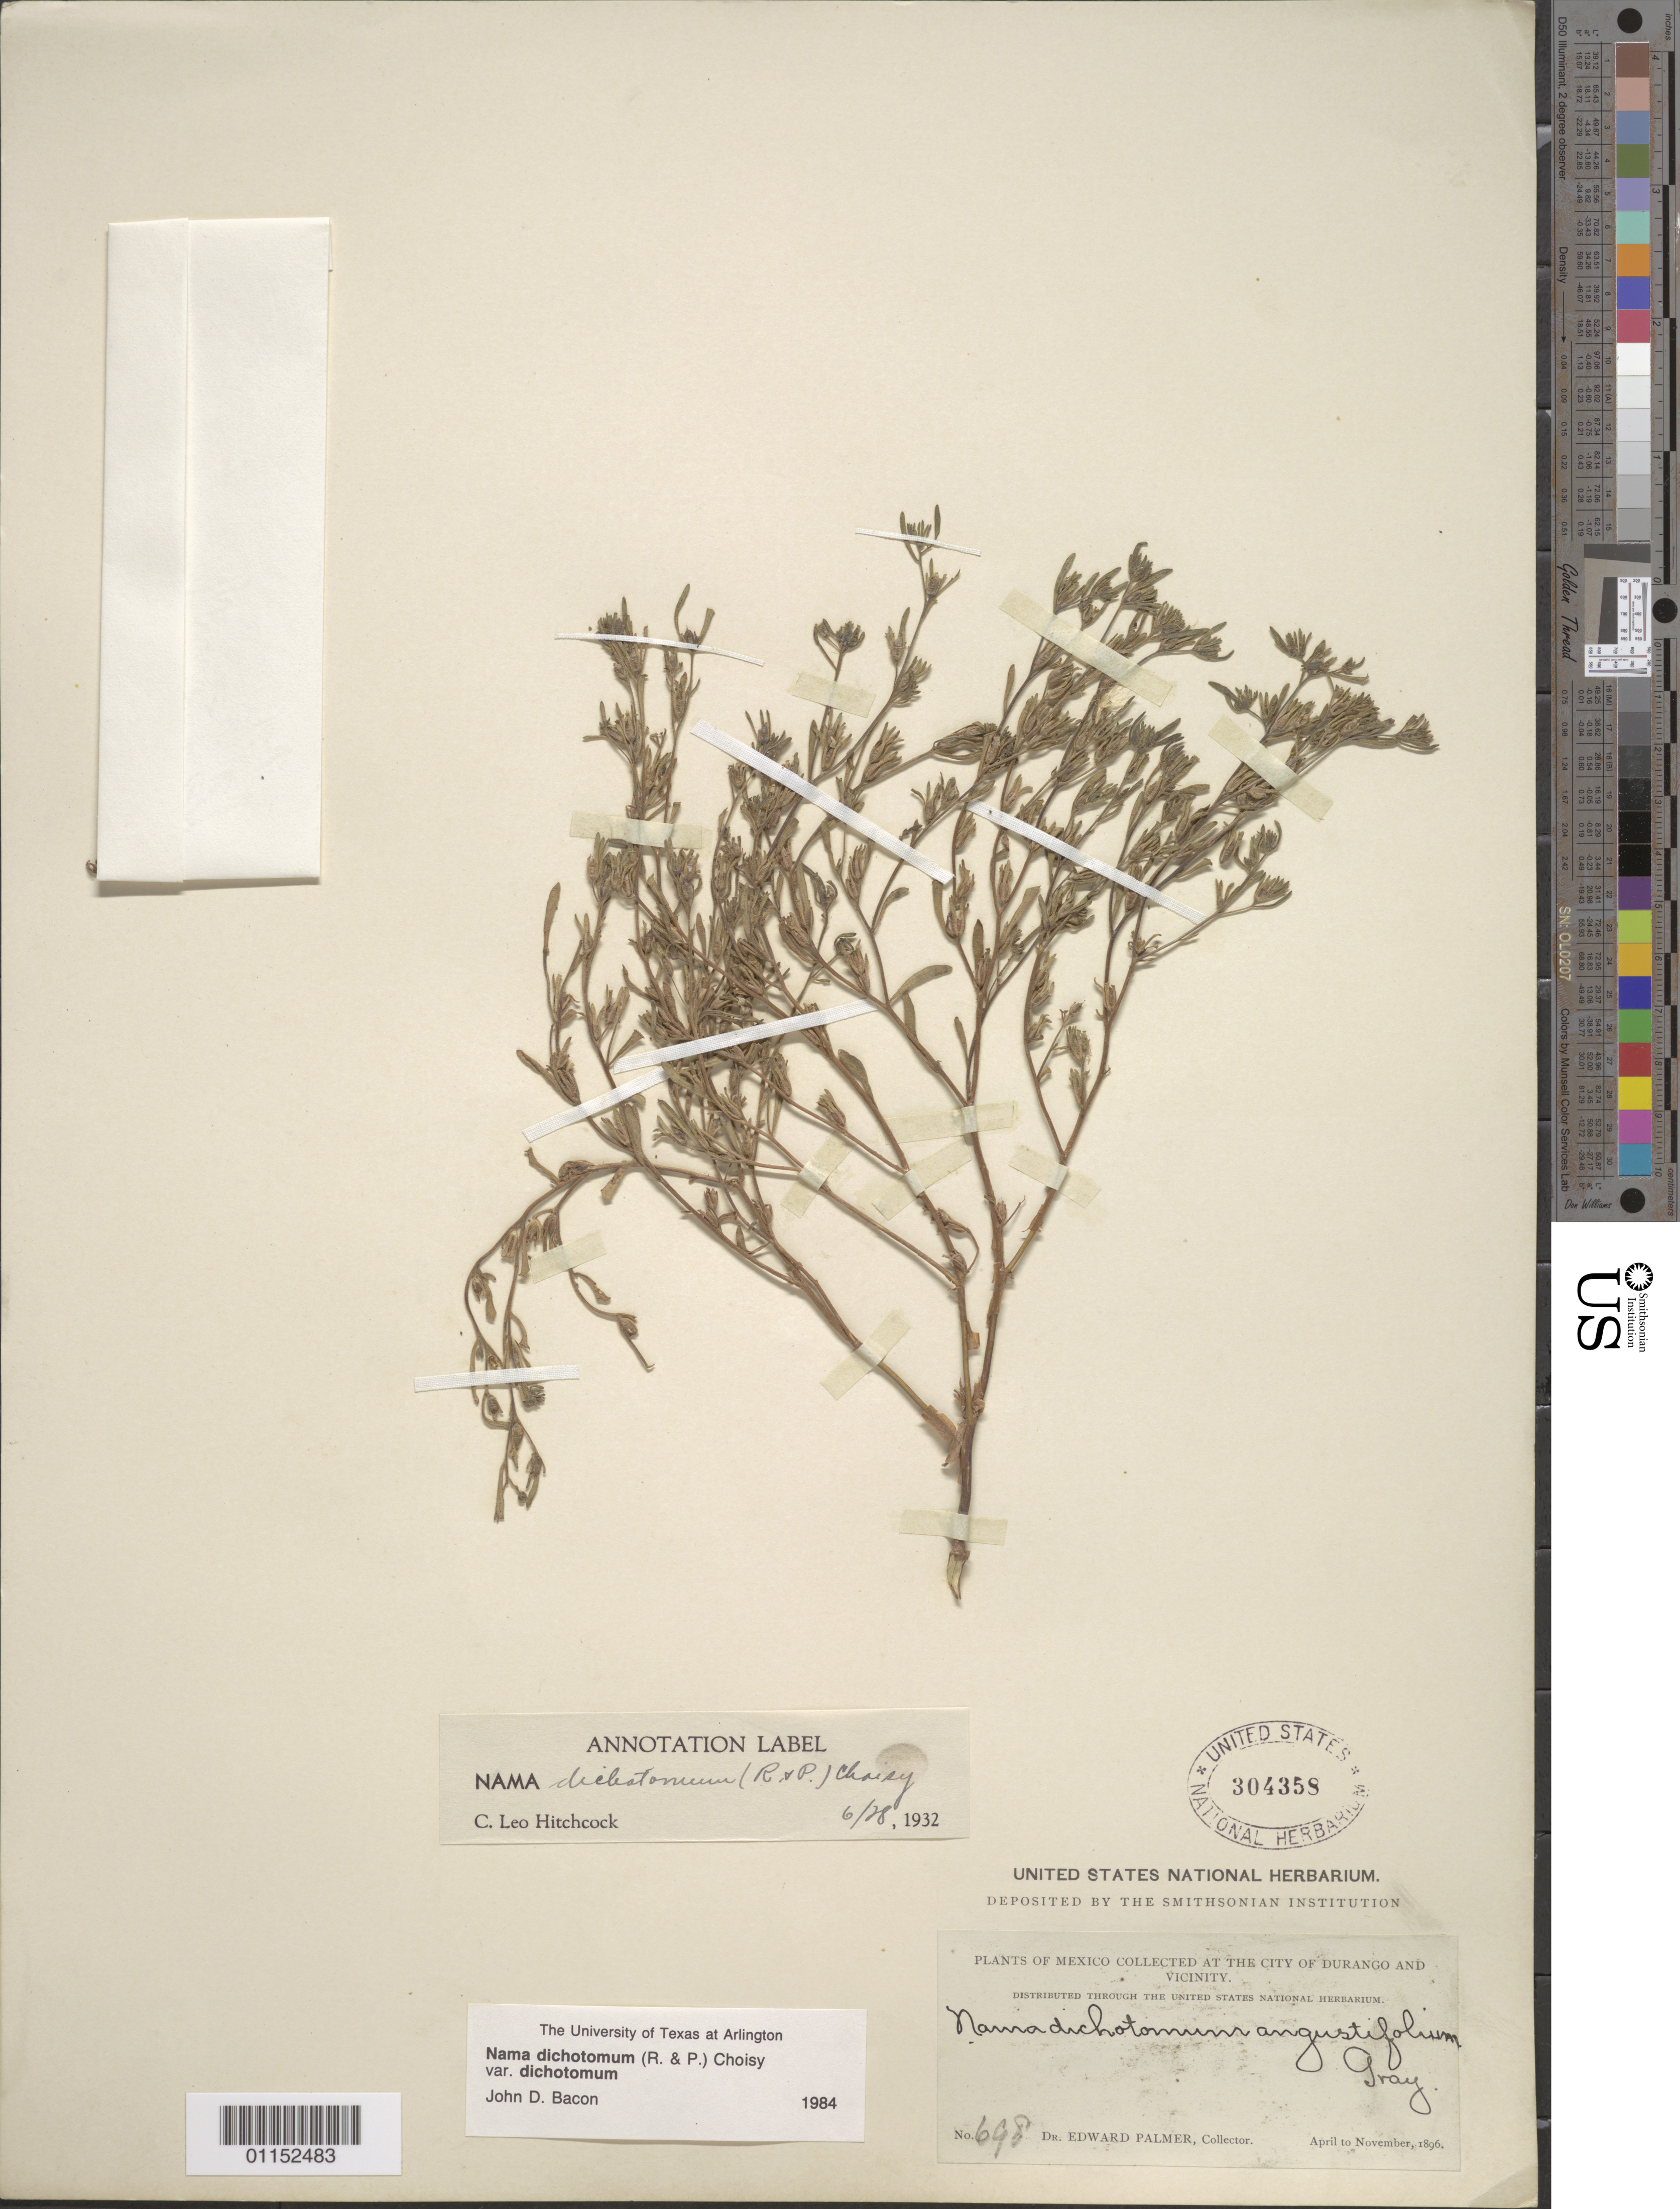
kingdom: Plantae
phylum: Tracheophyta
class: Magnoliopsida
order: Boraginales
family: Namaceae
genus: Nama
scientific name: Nama dichotoma var. dichotoma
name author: (Ruiz & Pav.) Choisy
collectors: E. Palmer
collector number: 698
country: Mexico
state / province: Durango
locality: Durango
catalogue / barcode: US 304358